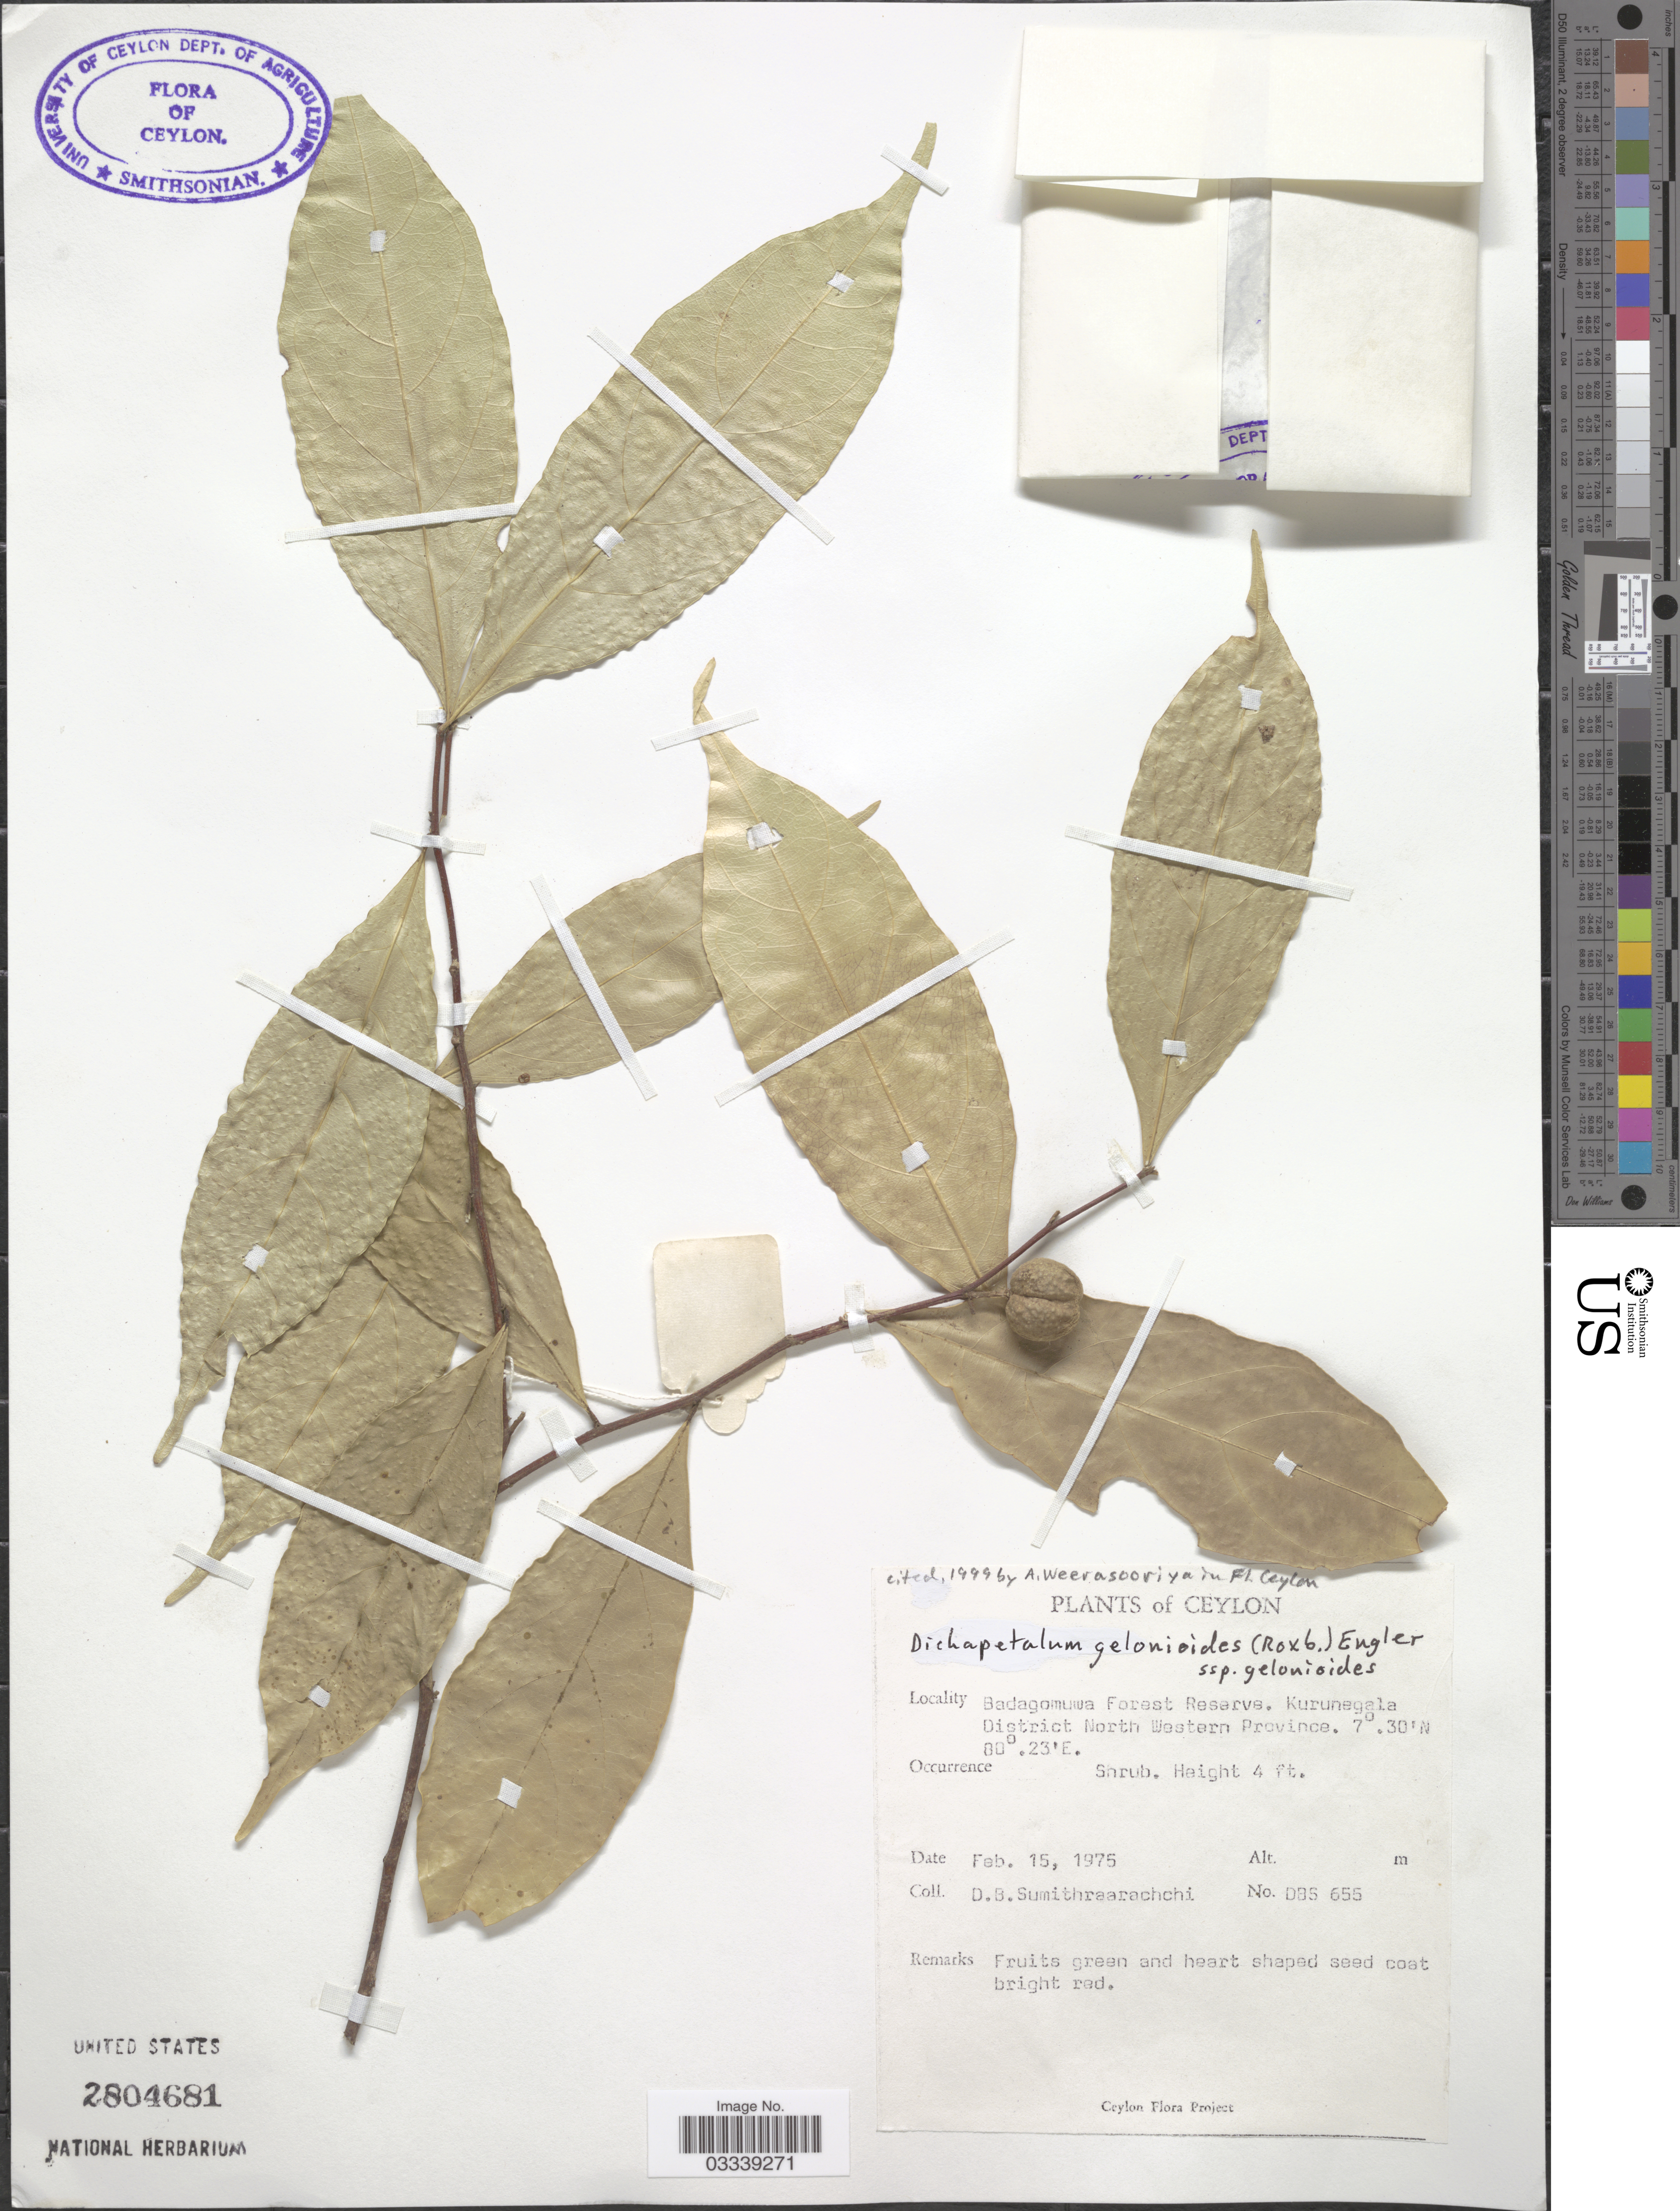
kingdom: Plantae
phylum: Tracheophyta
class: Magnoliopsida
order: Malpighiales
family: Dichapetalaceae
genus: Dichapetalum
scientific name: Dichapetalum gelonioides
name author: (Roxb.) Engl.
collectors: D. B. Sumithraarachchi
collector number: DBS656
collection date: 1975-02-15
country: Sri Lanka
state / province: North Western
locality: Ceylon, Badagomuwa Forest Reserve. Kurunegala District.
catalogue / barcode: US 2804681